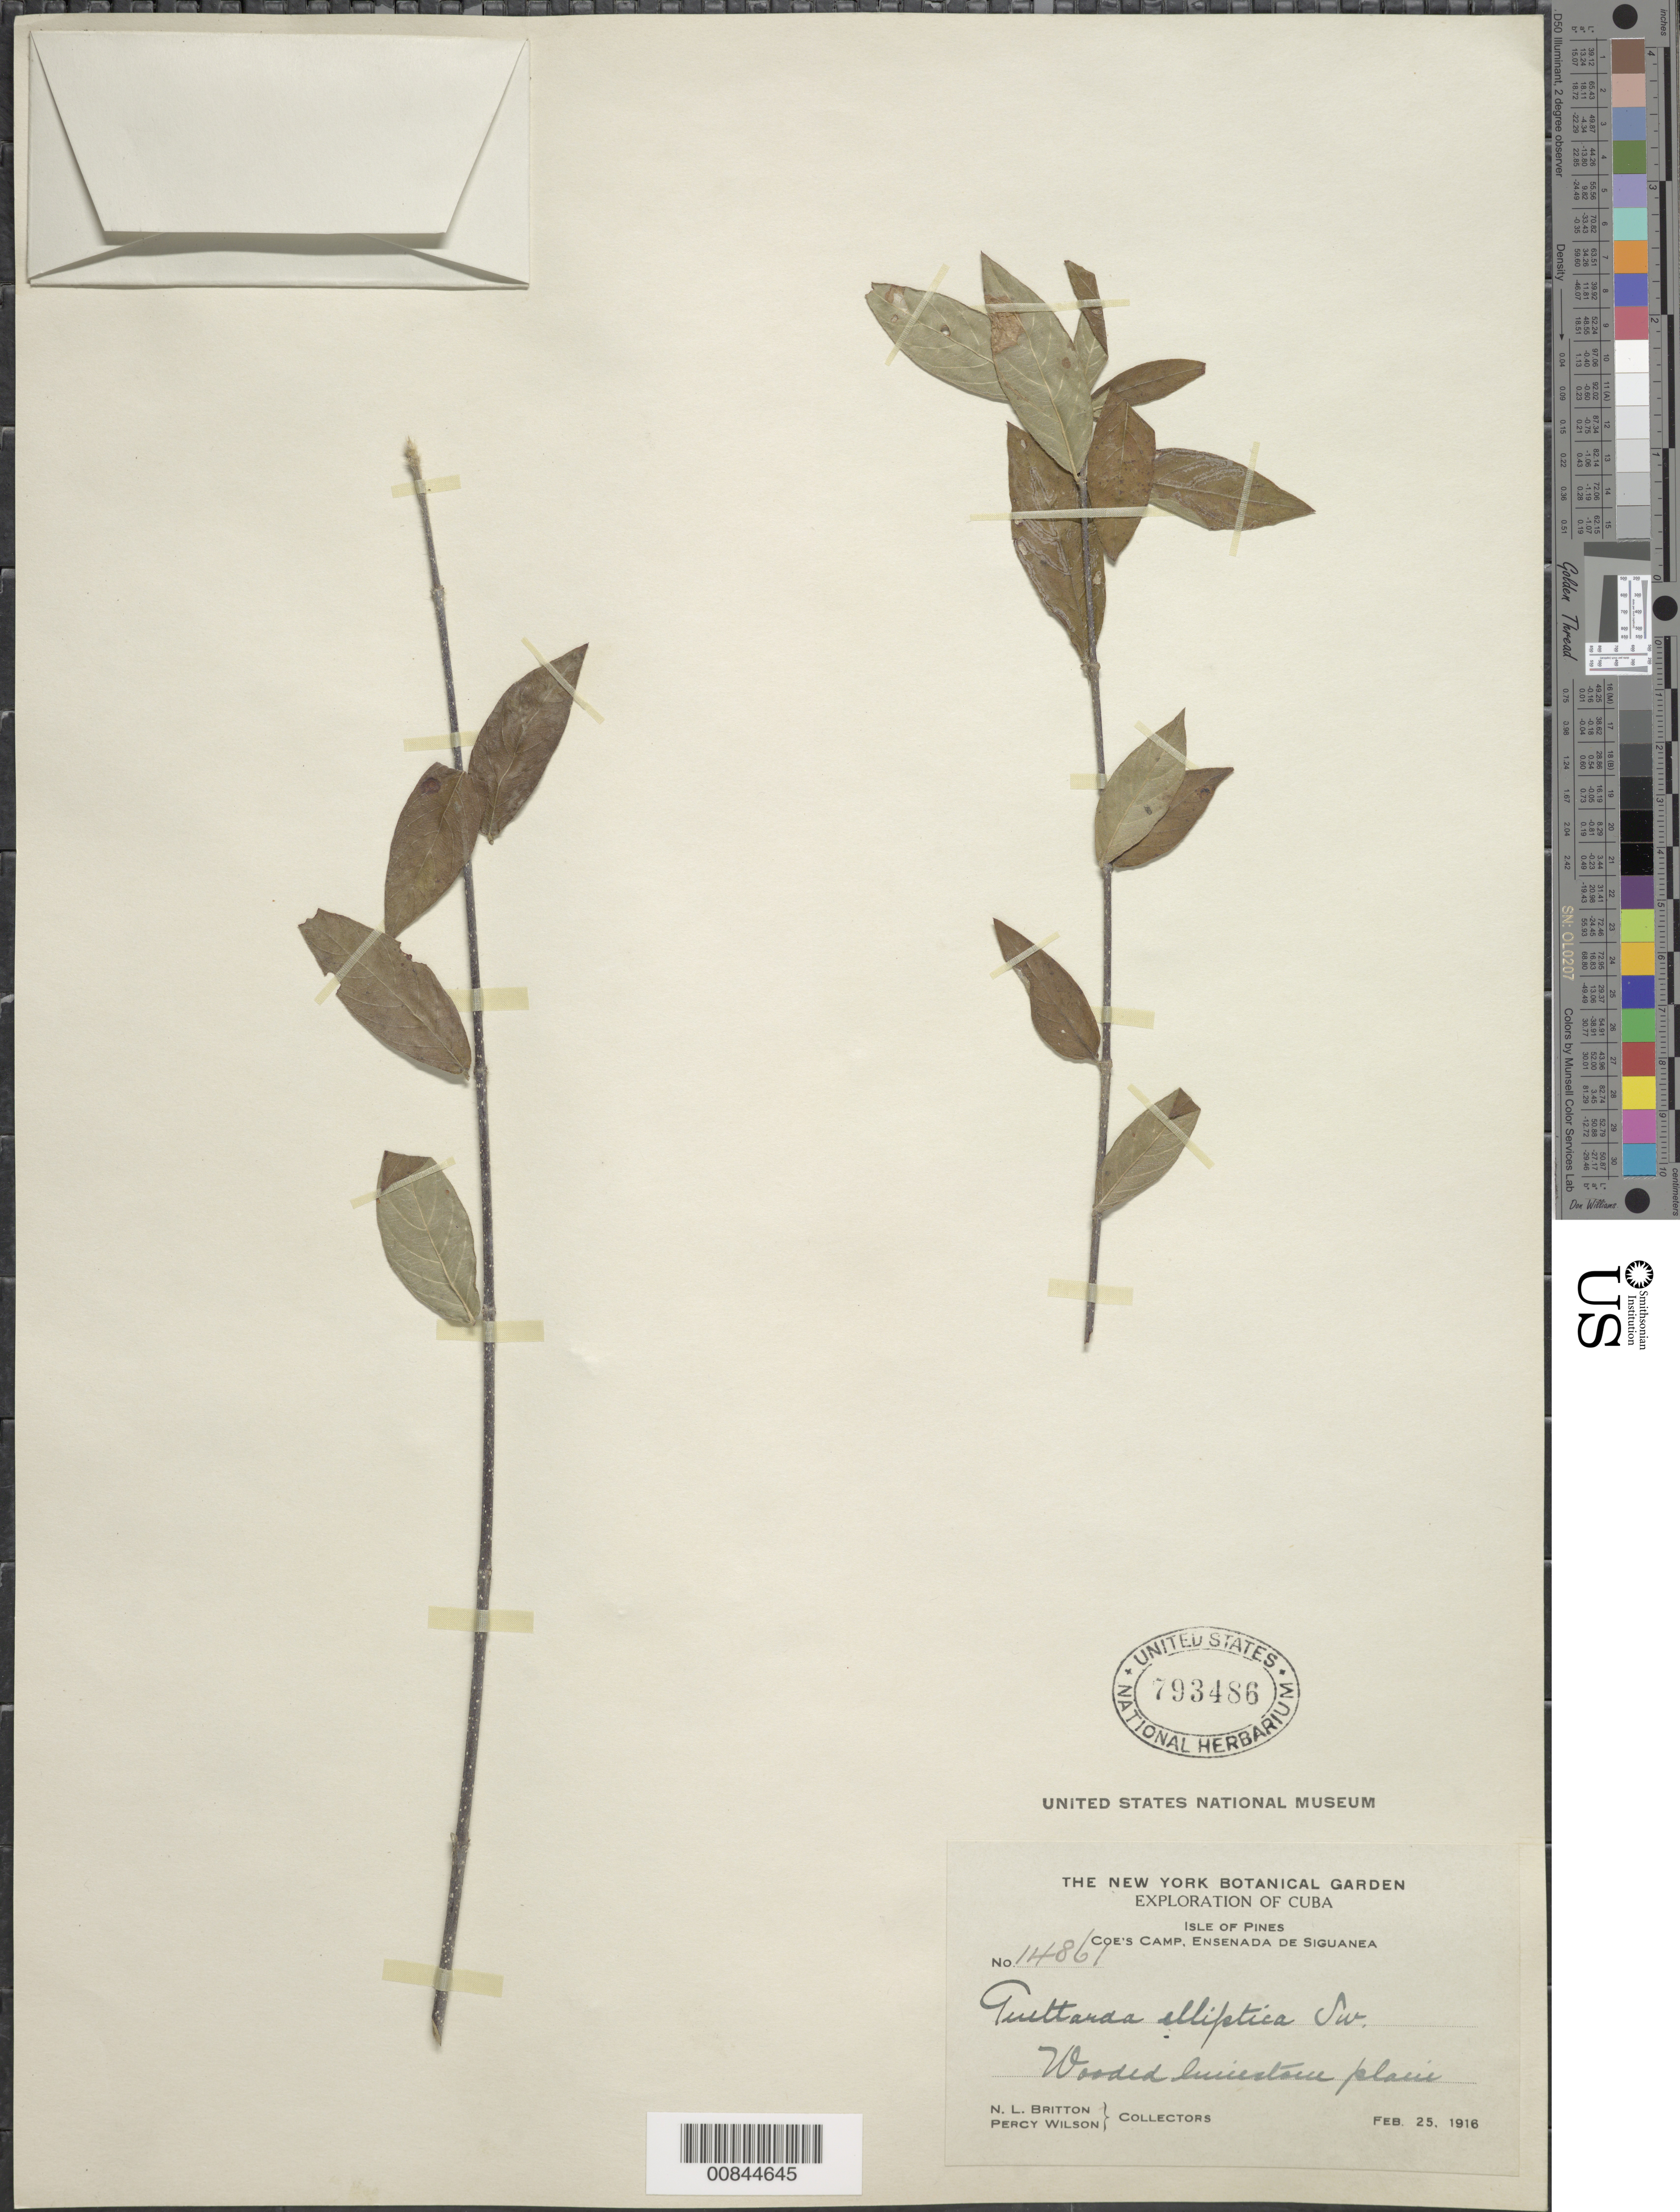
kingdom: Plantae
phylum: Tracheophyta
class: Magnoliopsida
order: Gentianales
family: Rubiaceae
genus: Guettarda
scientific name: Guettarda elliptica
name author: Sw.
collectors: N. Britton & P. Wilson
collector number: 14861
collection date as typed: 25 Feb 1916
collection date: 1916-02-25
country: Cuba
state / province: Isla de La Juventud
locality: Coe's Camp, Ensenada de Siguanea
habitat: Wooded limestone plain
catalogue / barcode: US 793486